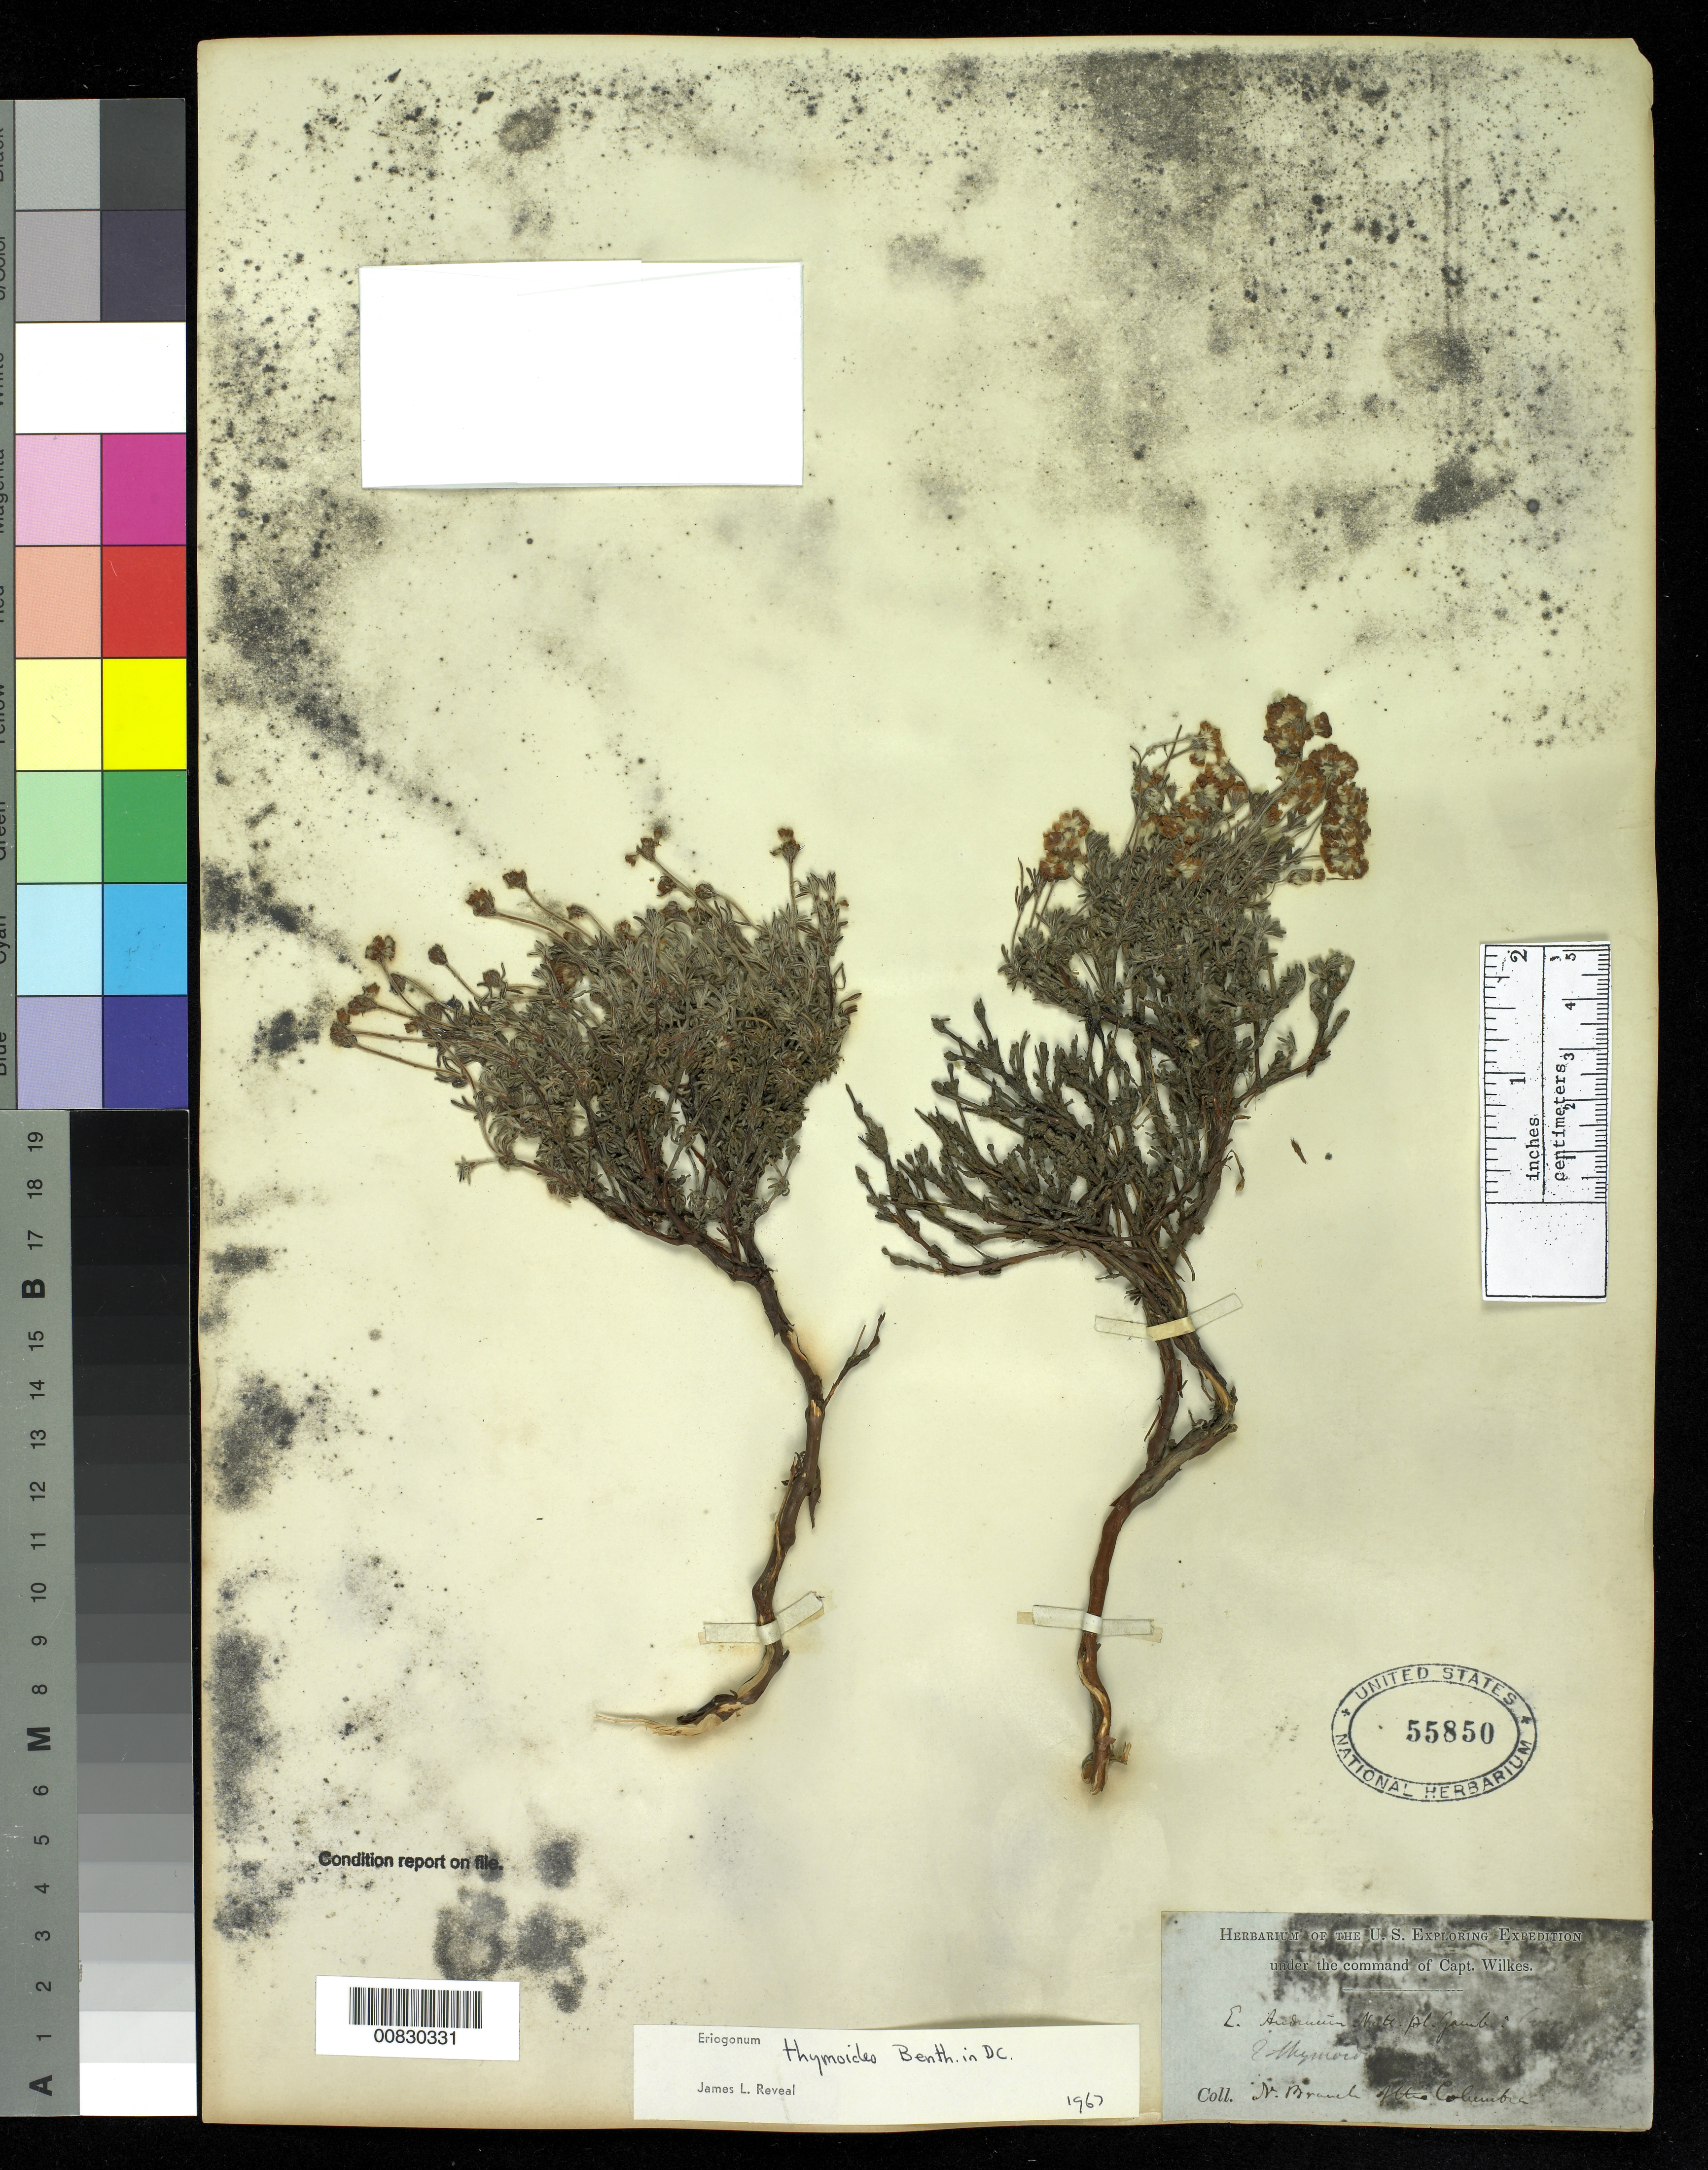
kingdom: Plantae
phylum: Tracheophyta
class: Magnoliopsida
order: Caryophyllales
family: Polygonaceae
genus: Eriogonum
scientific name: Eriogonum thymoides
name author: Benth. in DC.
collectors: Wilkes Explor. Exped.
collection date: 1838/1842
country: United States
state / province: Washington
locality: Columbia River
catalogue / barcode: US 55850